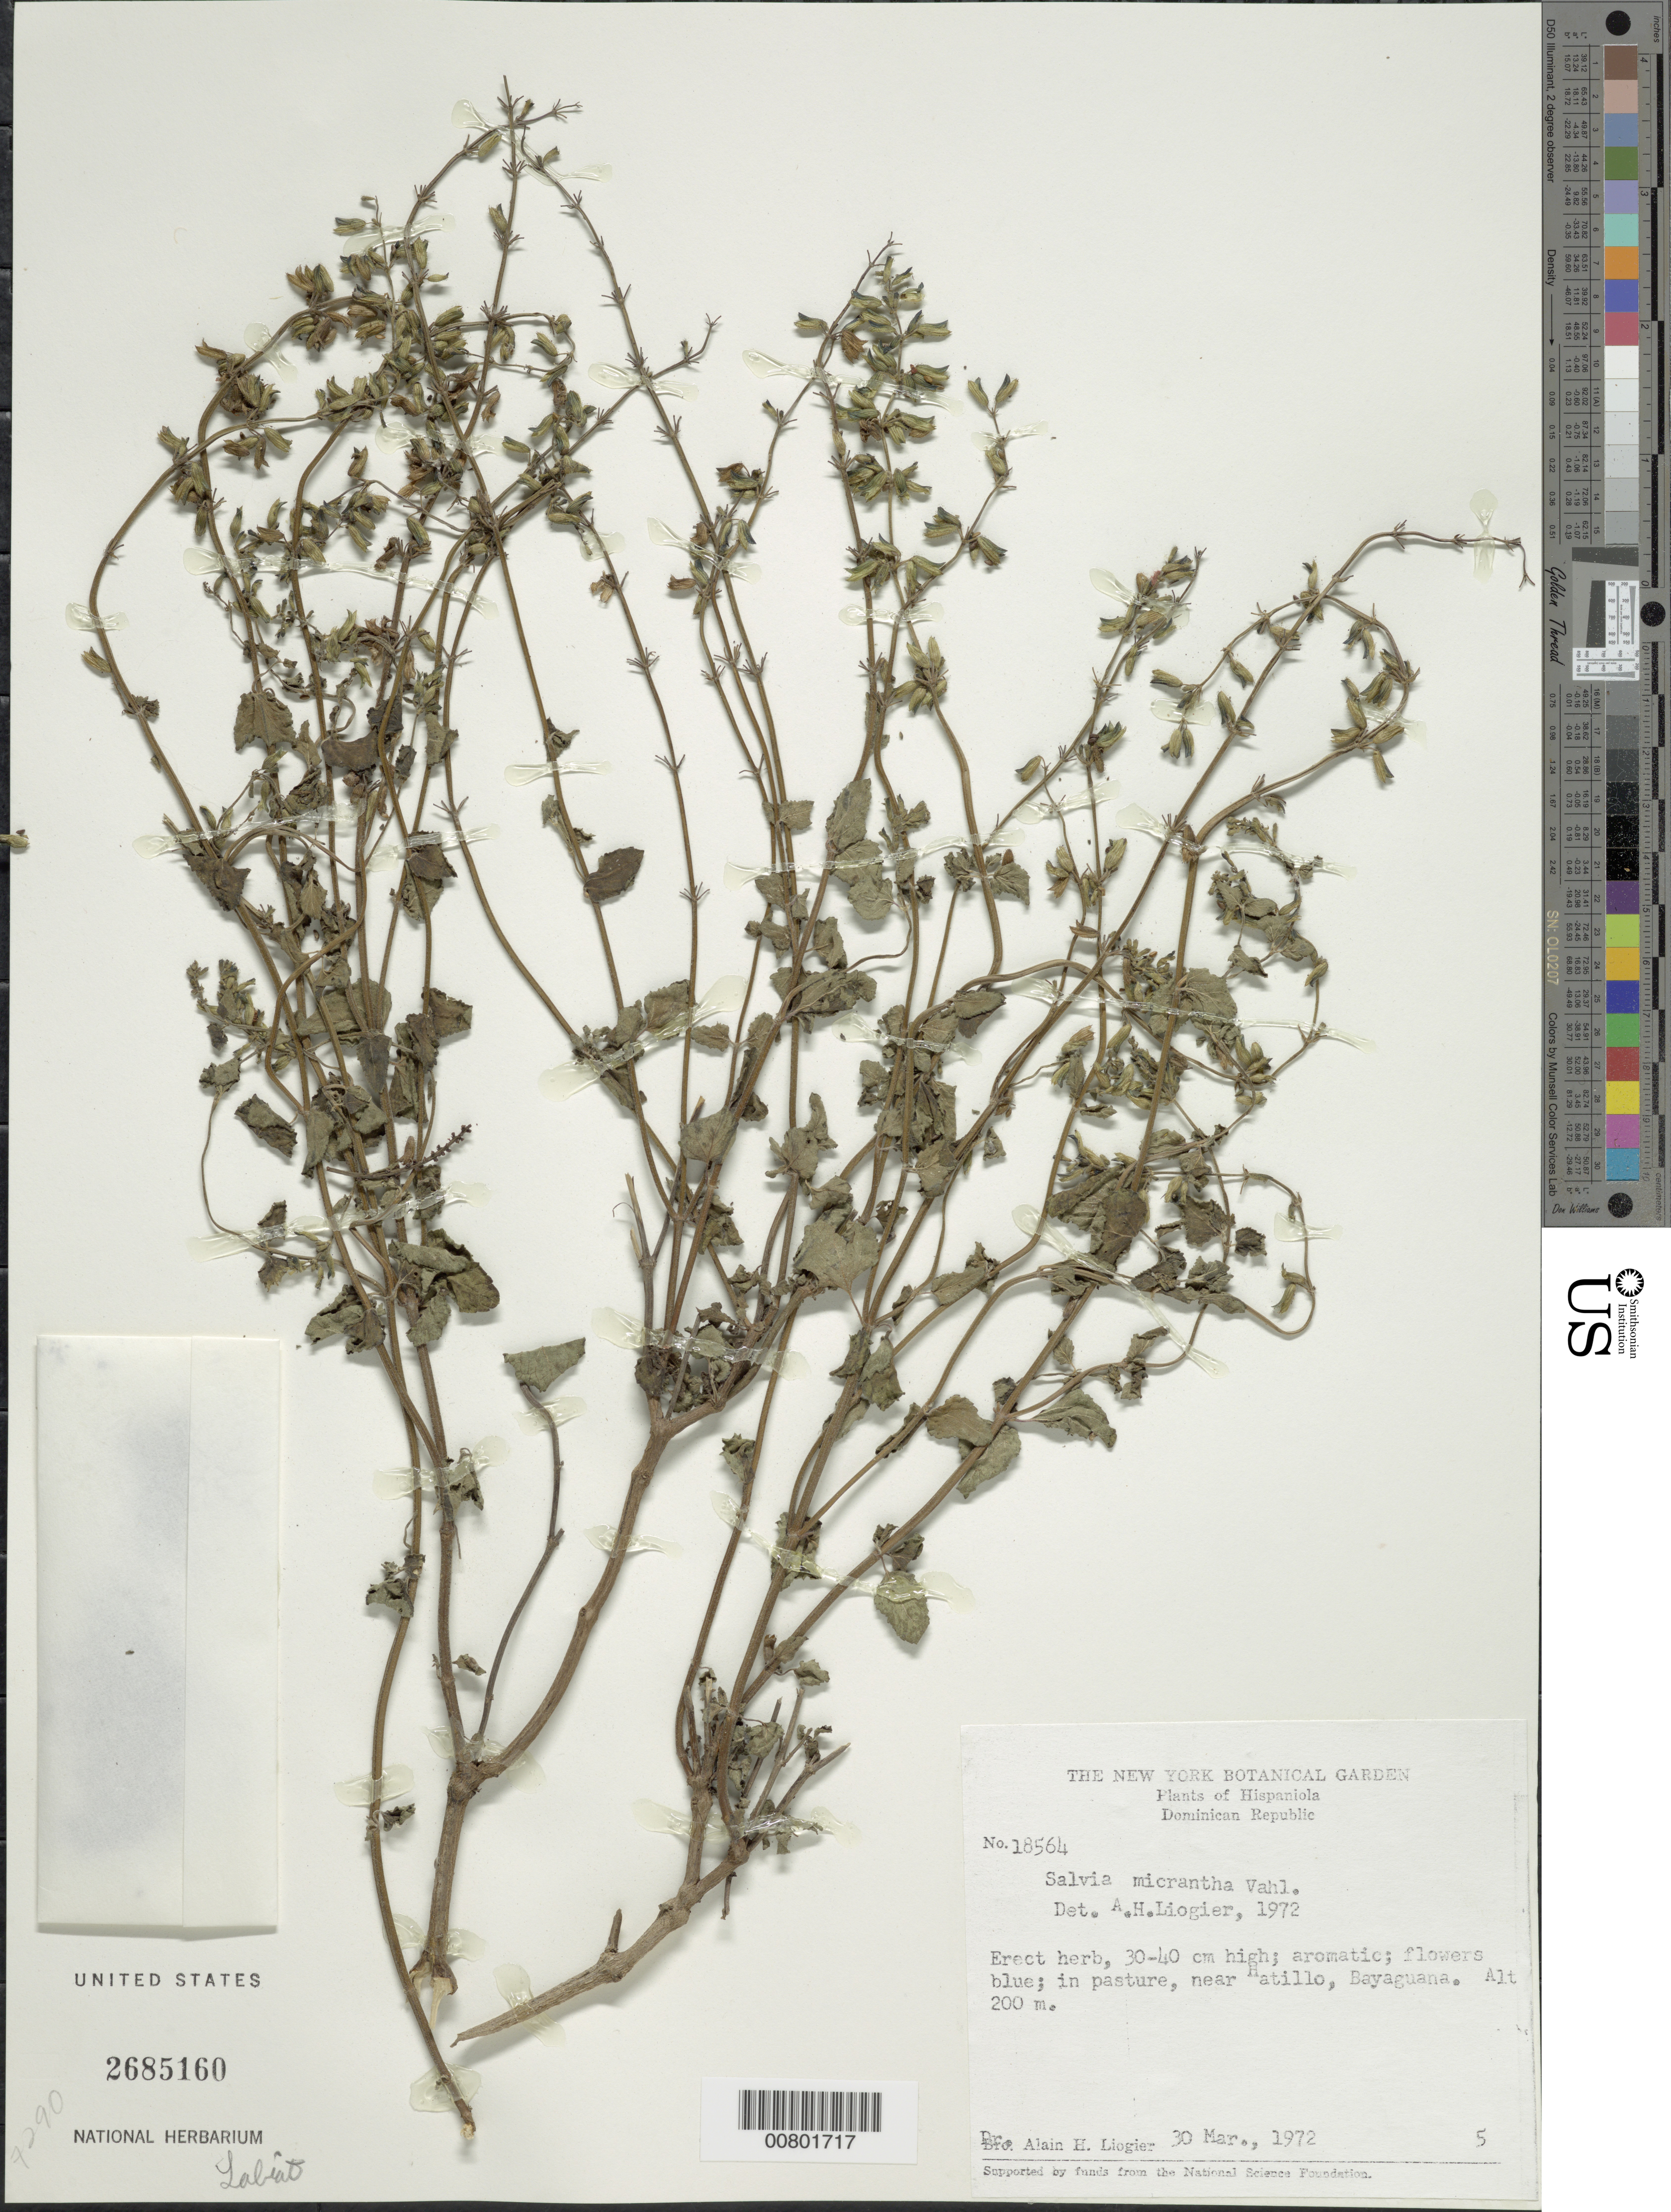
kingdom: Plantae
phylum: Tracheophyta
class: Magnoliopsida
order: Lamiales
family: Lamiaceae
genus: Salvia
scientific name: Salvia micrantha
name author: Vahl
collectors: A. H. Liogier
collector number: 18564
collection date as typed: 30 Mar 1972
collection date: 1972-03-30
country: Dominican Republic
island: Hispaniola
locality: Near Hatillo, Bayaguana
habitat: In pasture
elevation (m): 200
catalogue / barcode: US 2685160